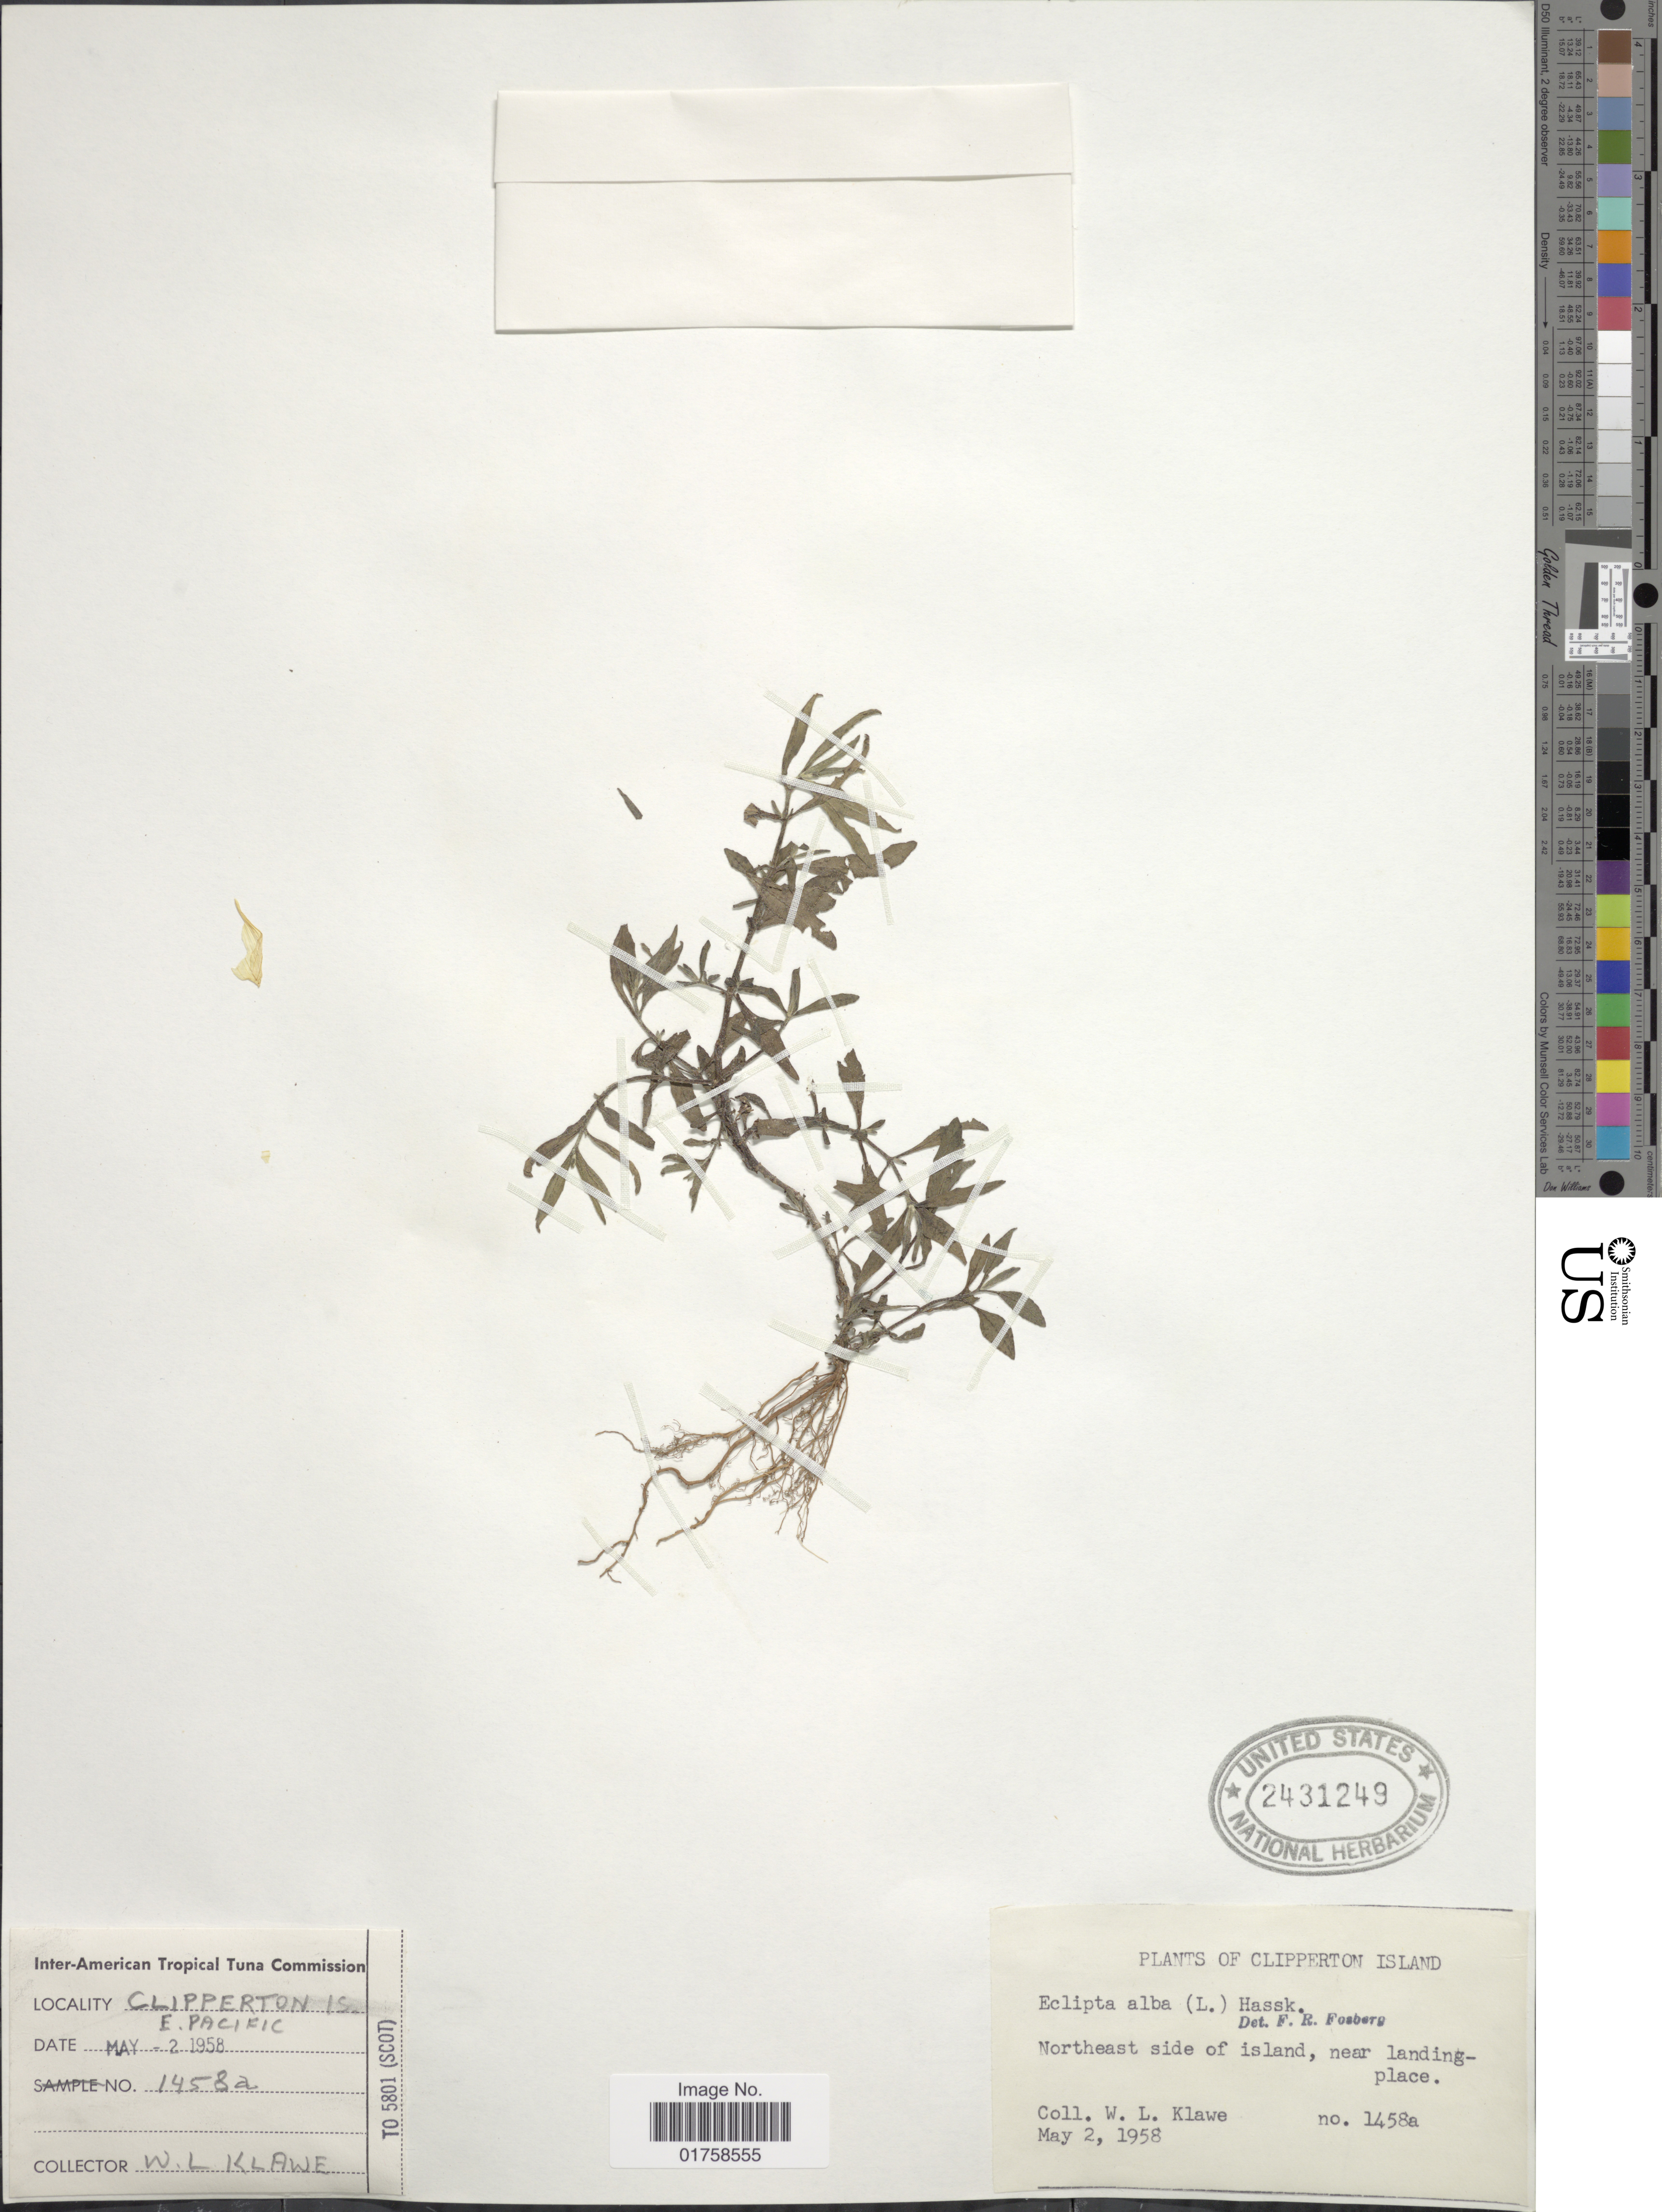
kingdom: Plantae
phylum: Tracheophyta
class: Magnoliopsida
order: Asterales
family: Asteraceae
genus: Eclipta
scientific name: Eclipta alba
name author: (L.) Hassk.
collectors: W. Klawe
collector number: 1458a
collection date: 1958-05-02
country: Central Am. Pac. Islands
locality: Clipperton Island. Northeast side island, near landingplace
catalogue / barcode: US 2431249